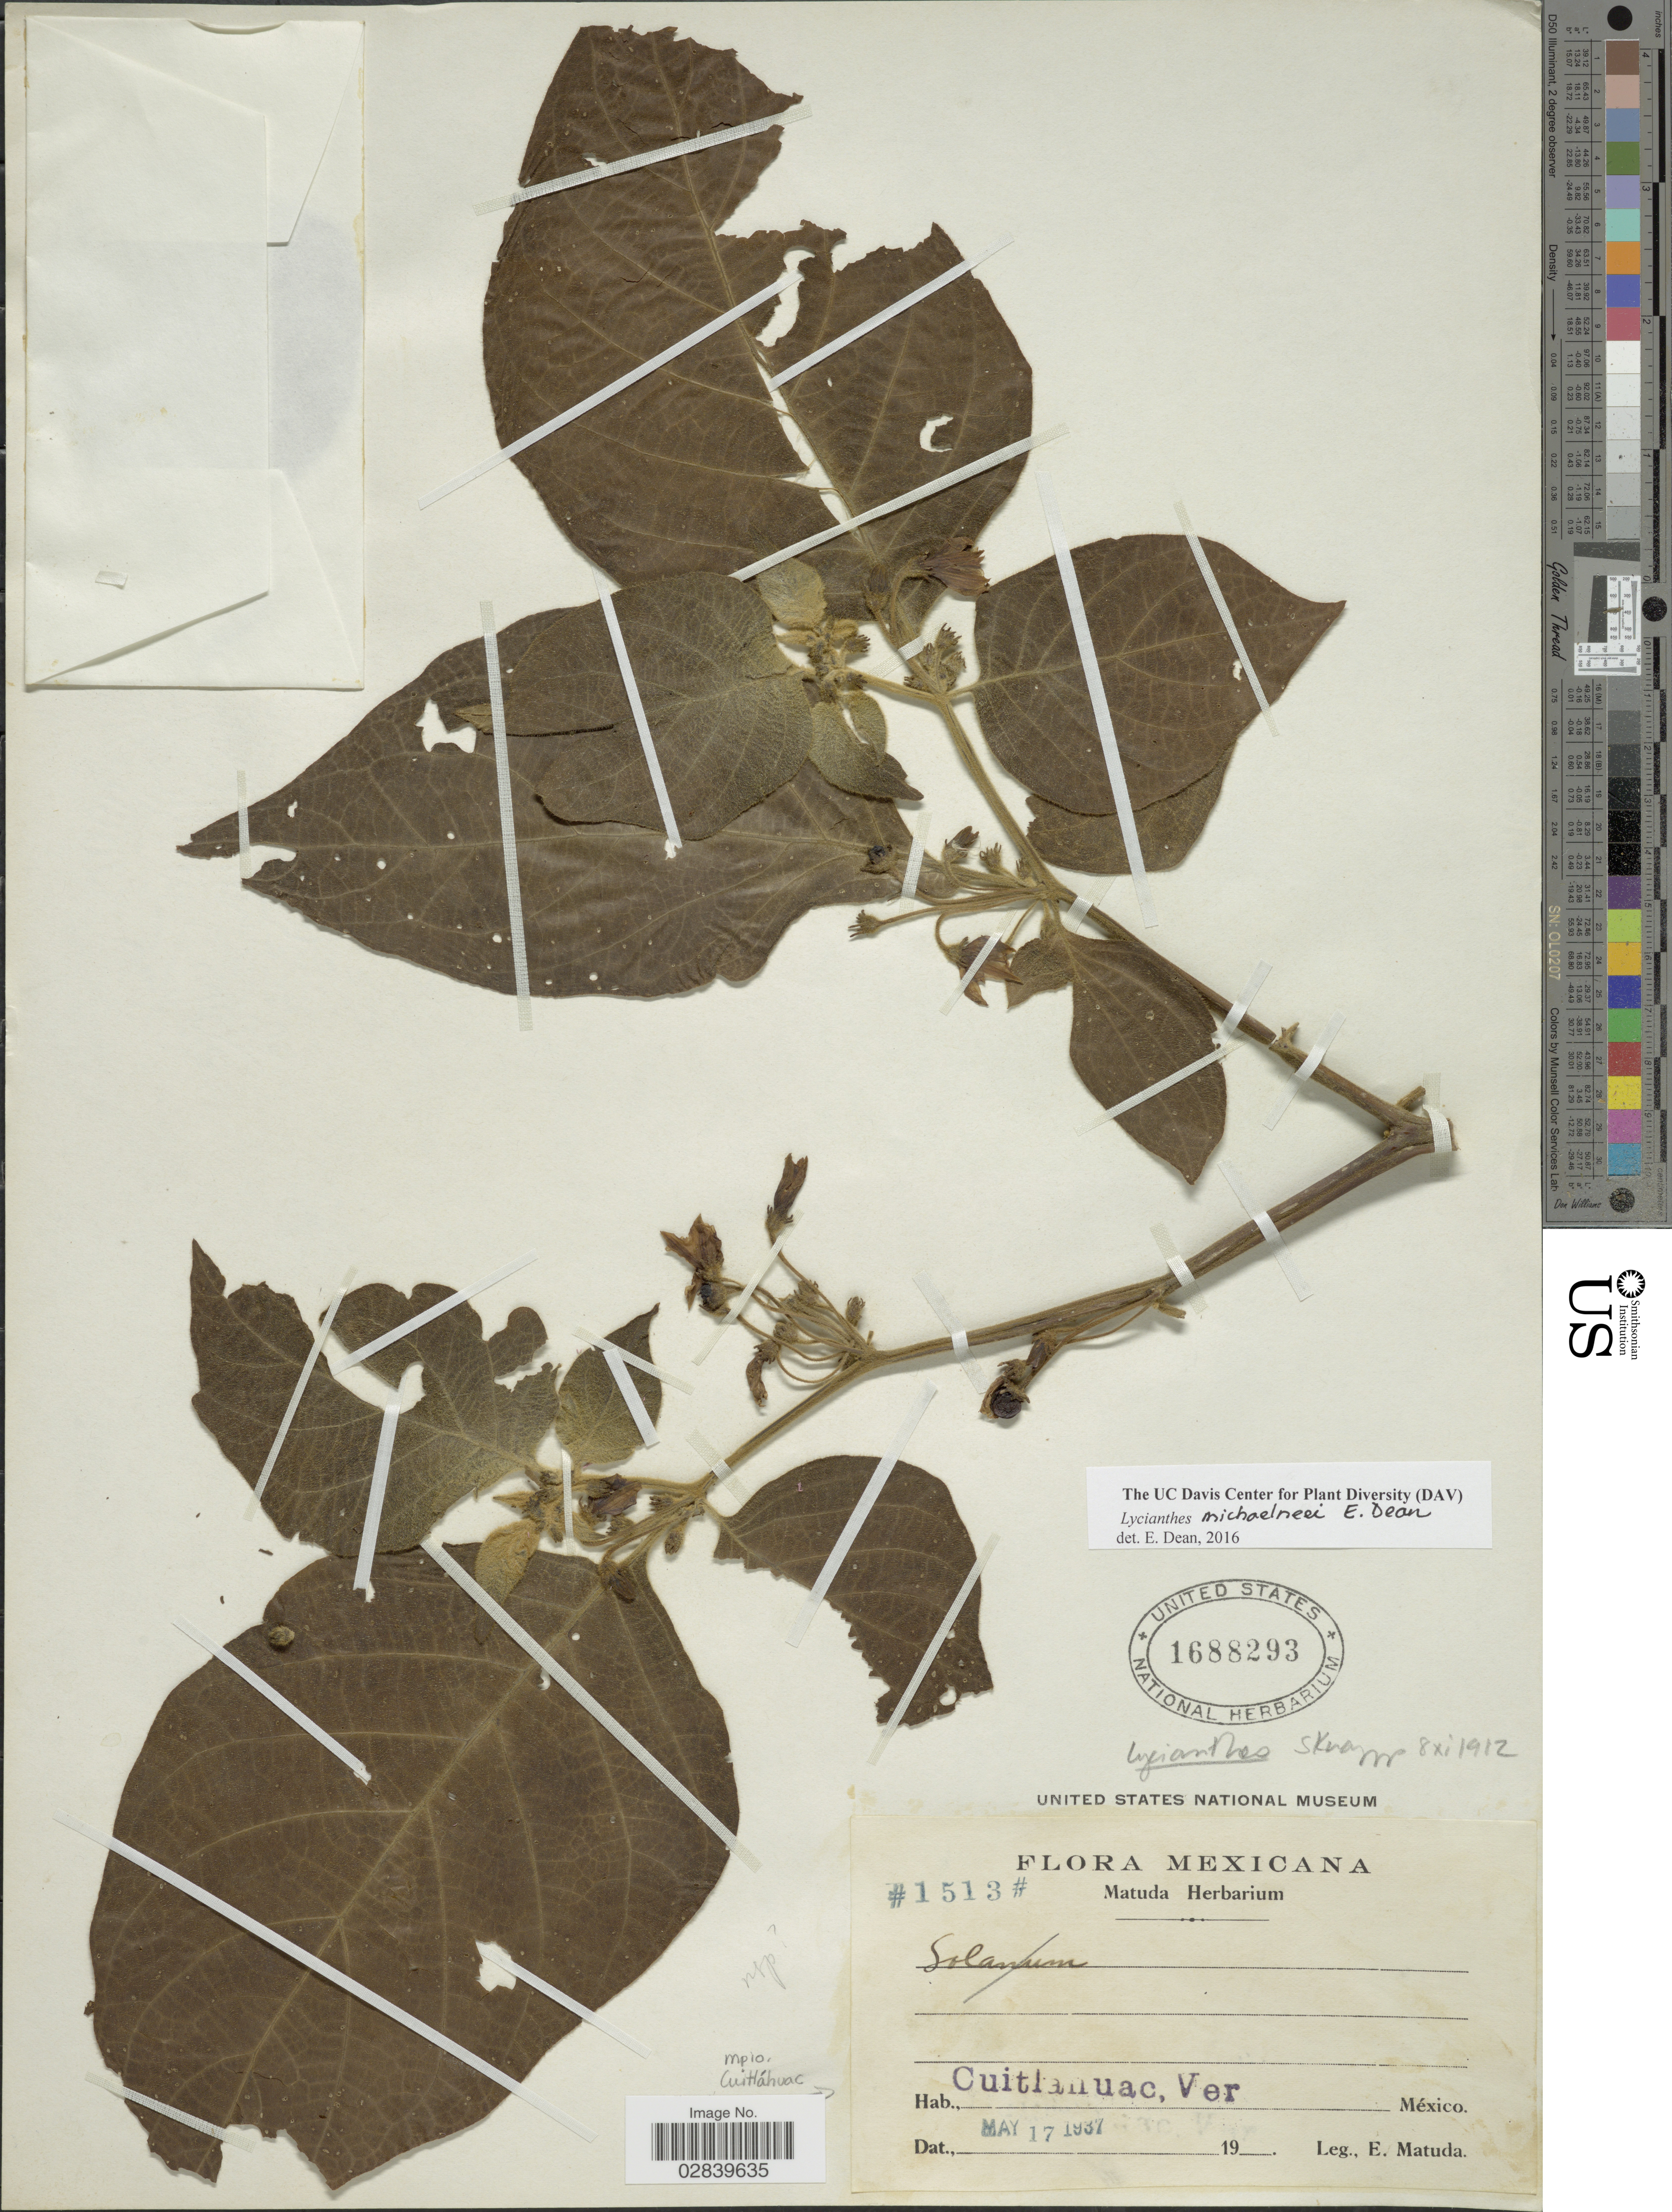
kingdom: Plantae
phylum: Tracheophyta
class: Magnoliopsida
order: Solanales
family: Solanaceae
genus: Lycianthes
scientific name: Lycianthes michaelneei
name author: E. Dean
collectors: E. Matuda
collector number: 1513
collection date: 1937-05-17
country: Mexico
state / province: Veracruz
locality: Cuitlanuac, Ver.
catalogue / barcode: US 1688293